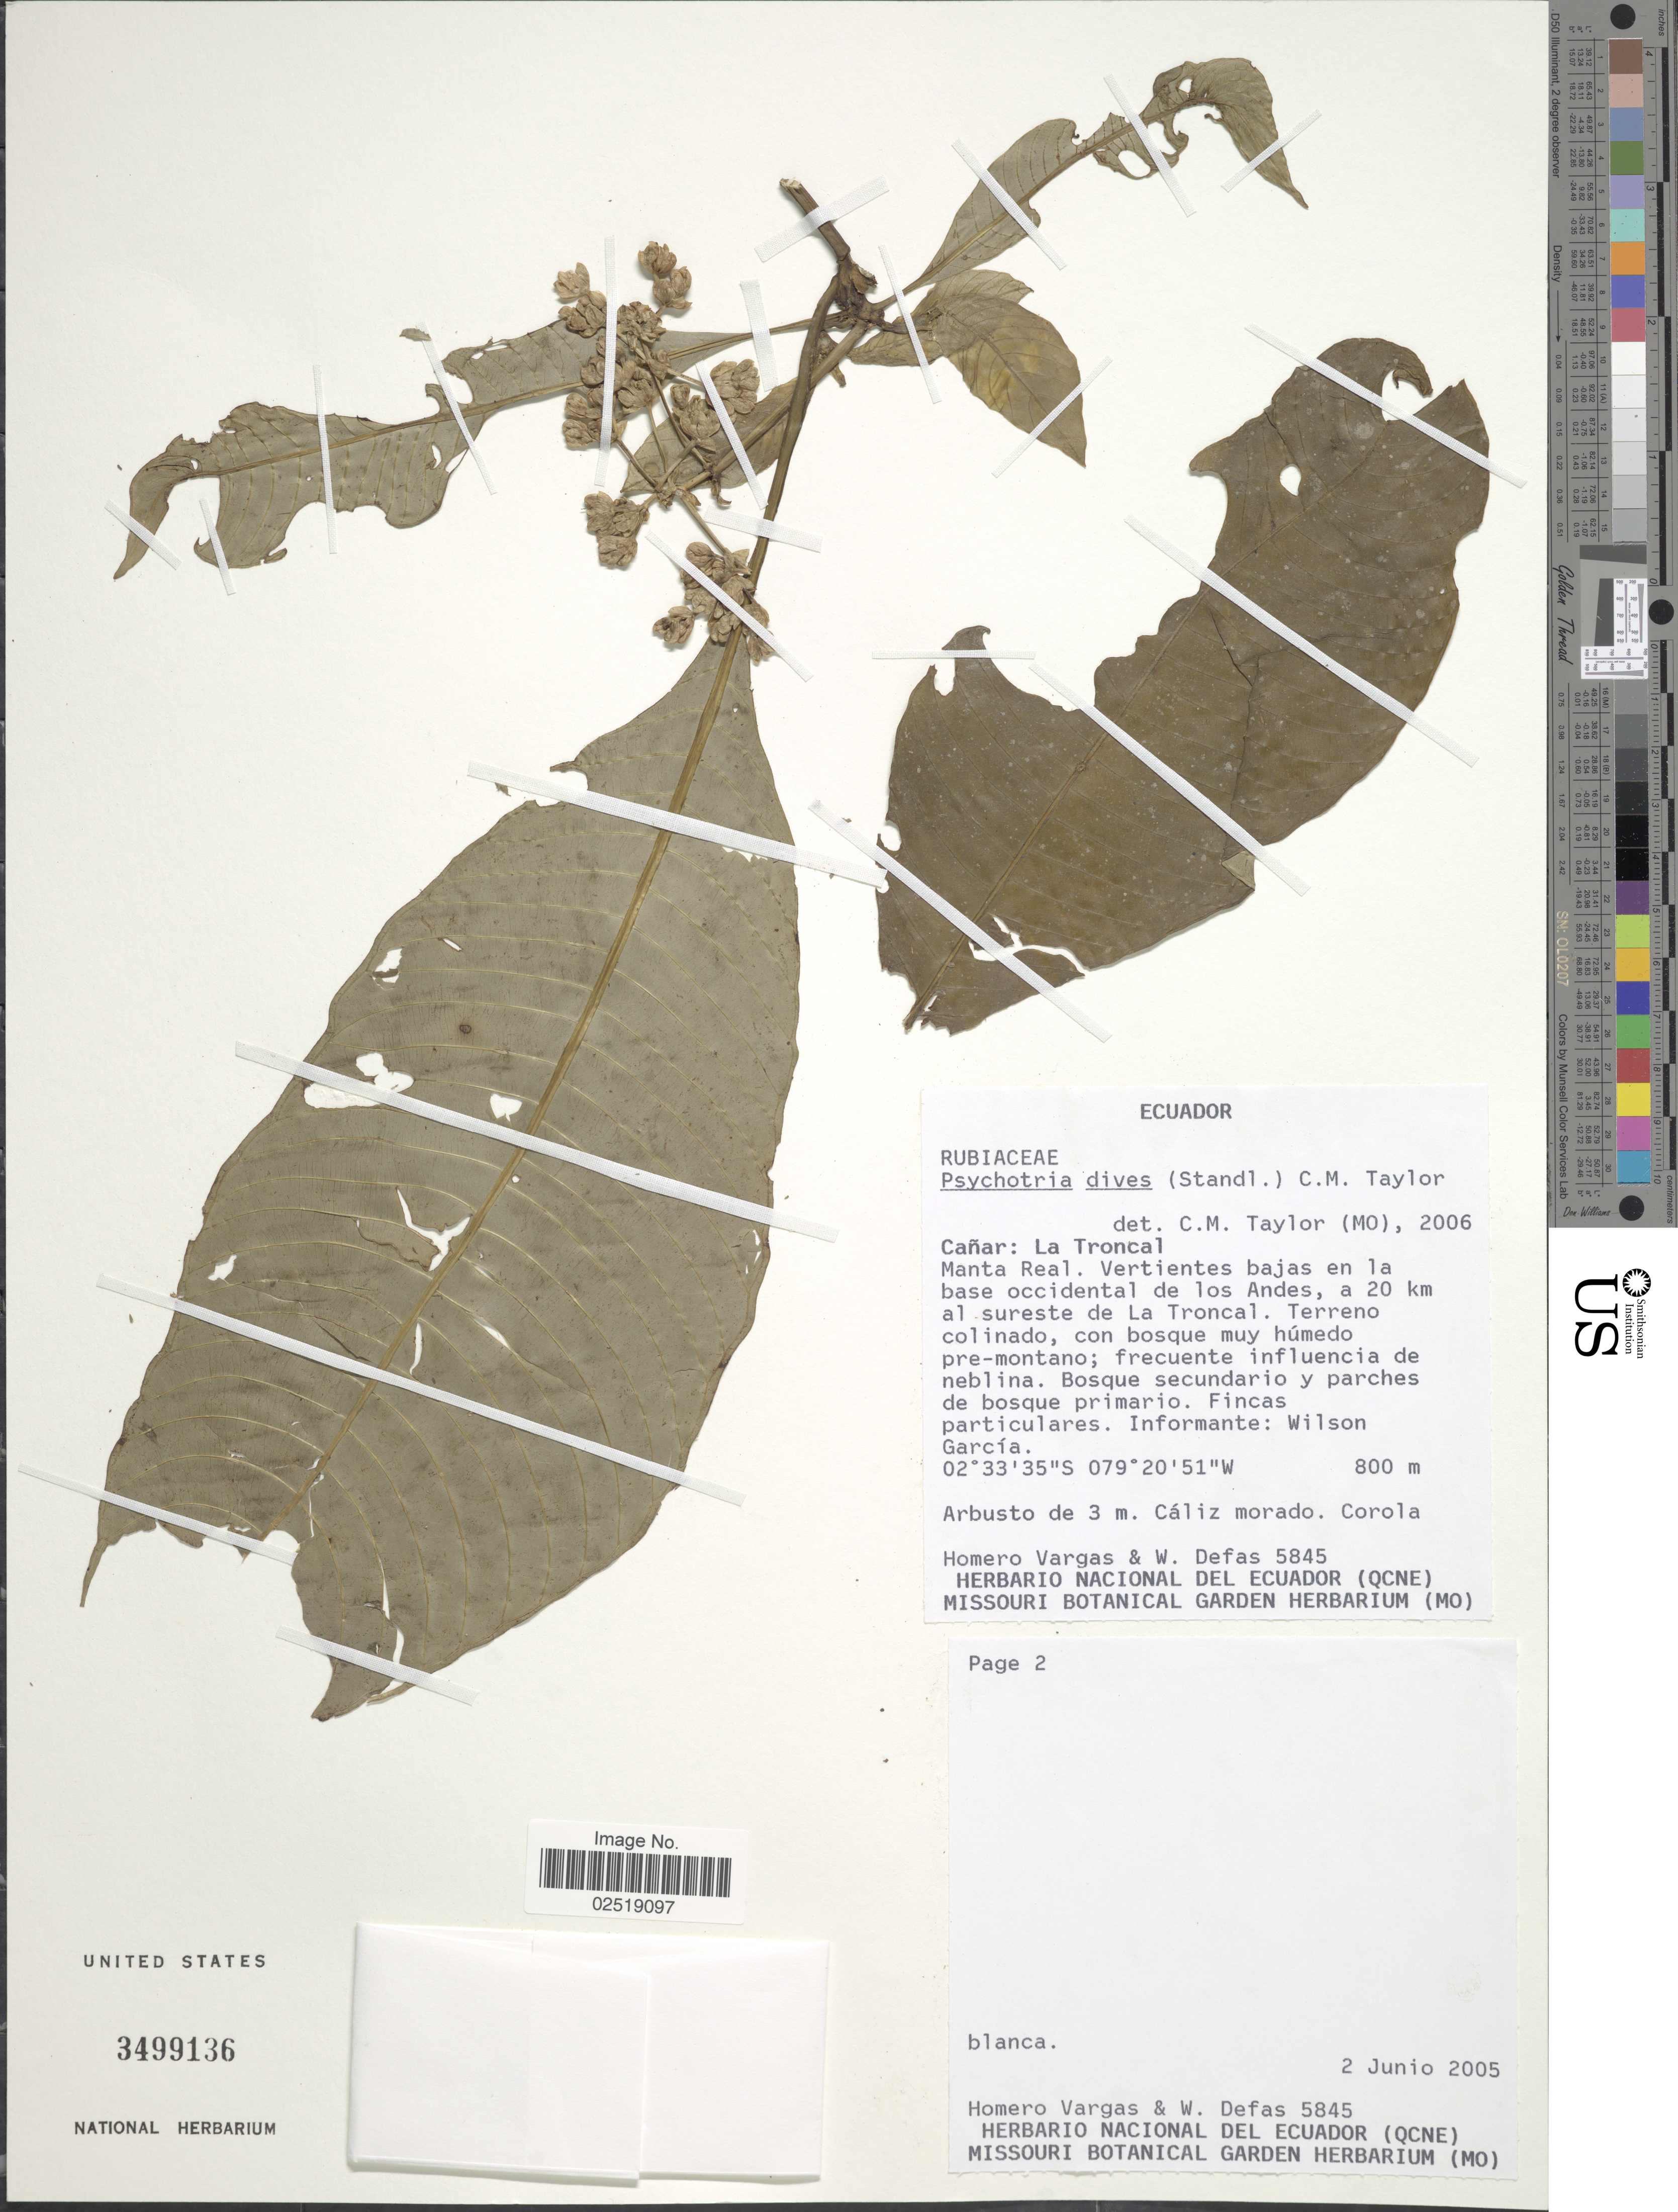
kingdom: Plantae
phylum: Tracheophyta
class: Magnoliopsida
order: Gentianales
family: Rubiaceae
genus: Psychotria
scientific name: Psychotria dives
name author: (Standl.) C.M. Taylor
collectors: H. Vargas & W. Defas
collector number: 5845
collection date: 2005-06-02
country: Ecuador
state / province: Cañar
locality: Canar: La Troncal. Manta Real. Vertientes bajas en la base occidental de los Andes, a 20 km al sureste de La Troncal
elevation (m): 800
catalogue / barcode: US 3499136